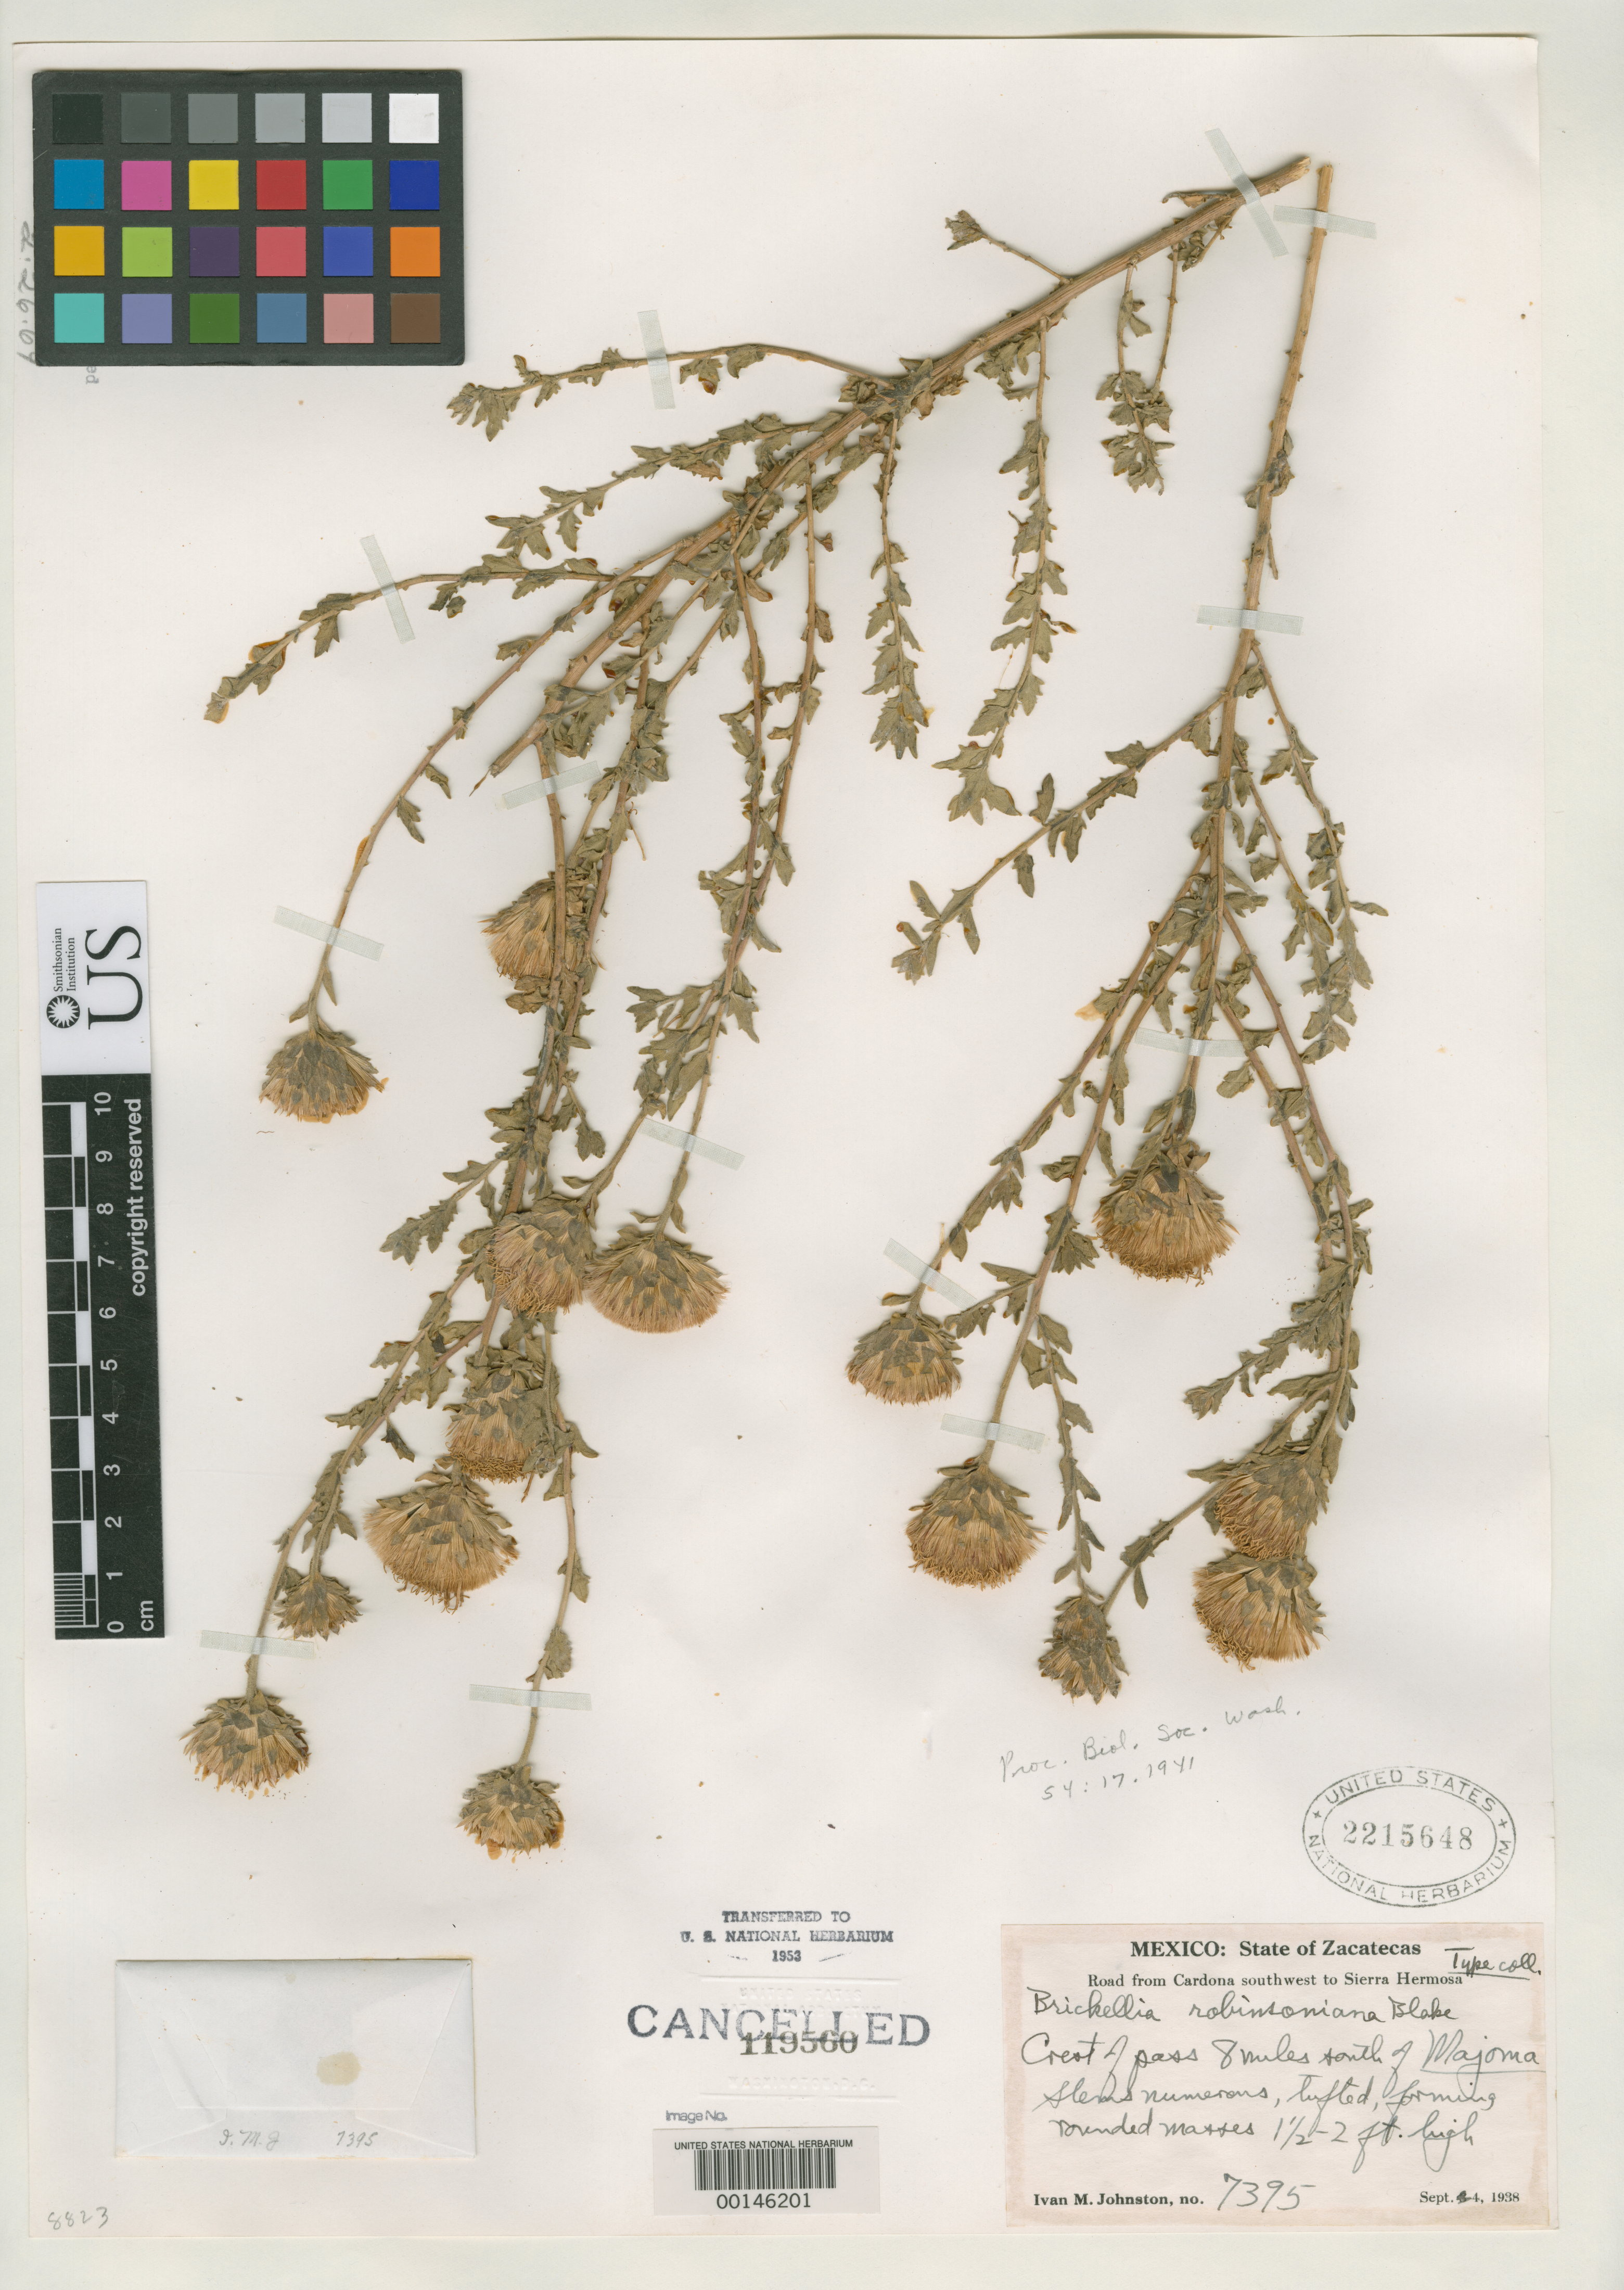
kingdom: Plantae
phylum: Tracheophyta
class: Magnoliopsida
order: Asterales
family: Asteraceae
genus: Brickellia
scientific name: Brickellia robinsoniana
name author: S.F. Blake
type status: Isotype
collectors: I.M. Johnston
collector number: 7395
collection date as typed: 04 Sep 1938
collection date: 1938-09-04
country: Mexico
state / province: Zacatecas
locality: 8 mi S of Majoma, road from Cardona SW to Sierra Hermosa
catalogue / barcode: US 2215648